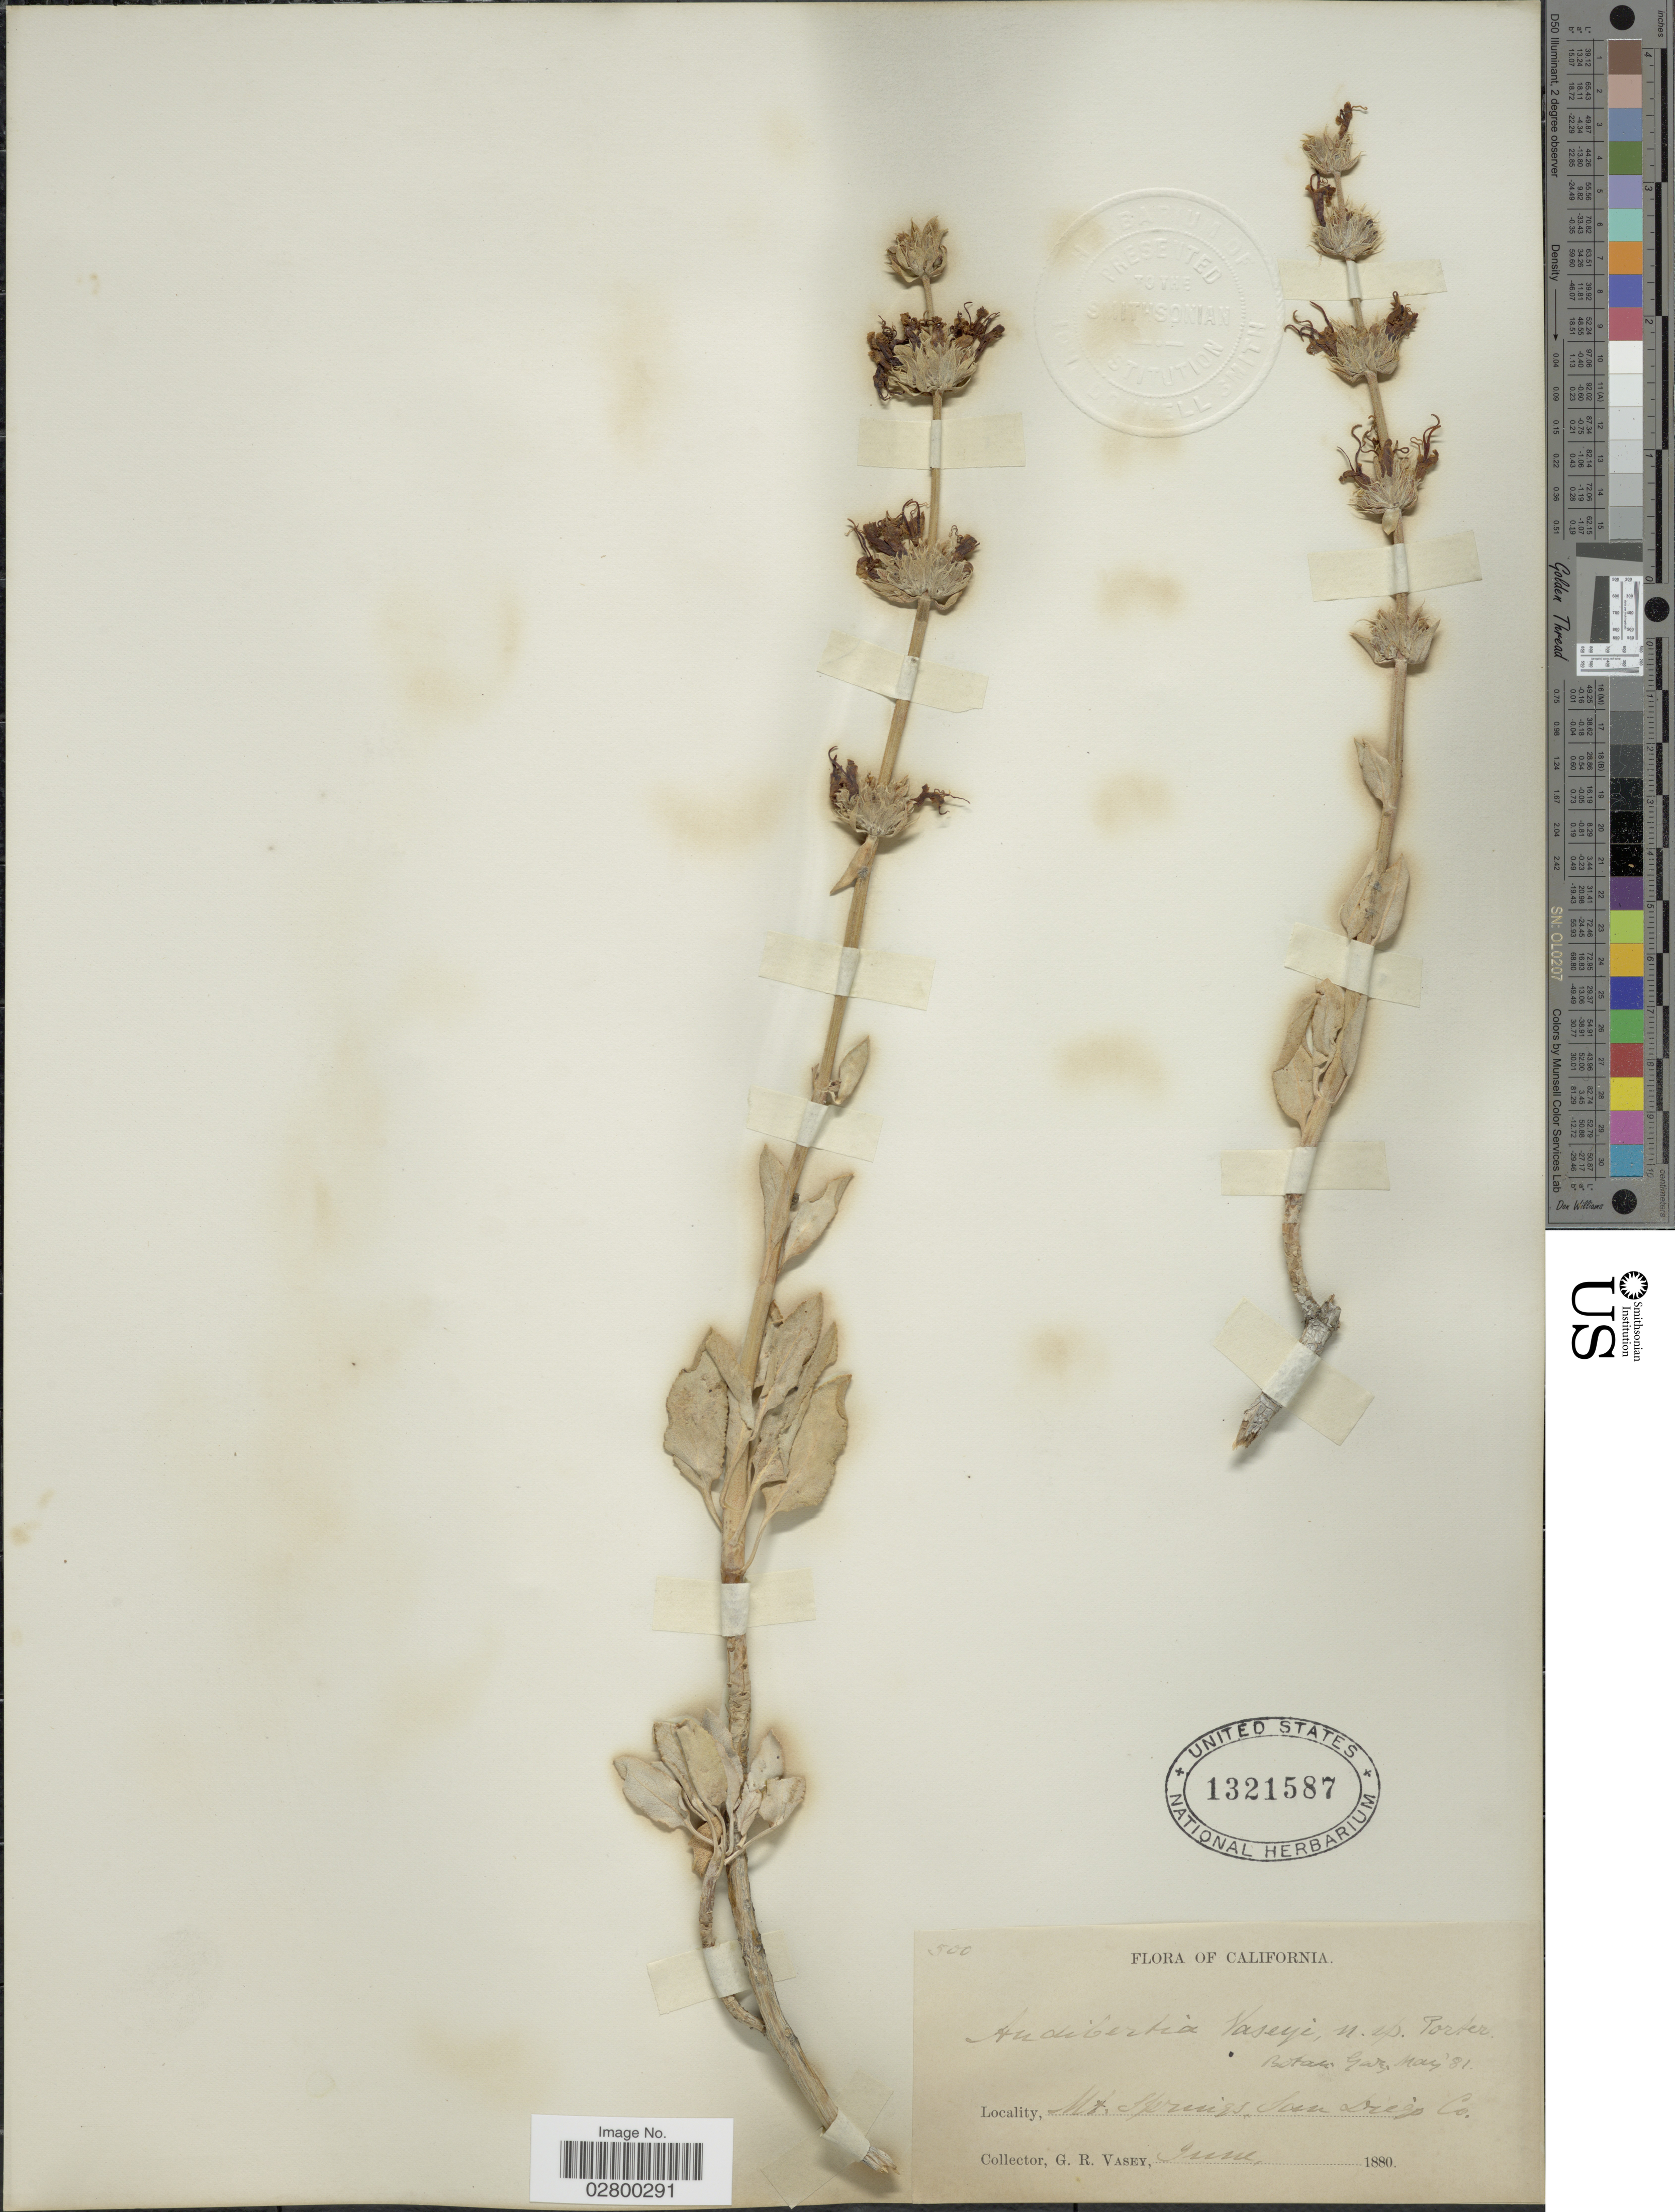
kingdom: Plantae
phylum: Tracheophyta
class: Magnoliopsida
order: Lamiales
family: Lamiaceae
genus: Salvia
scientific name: Salvia vaseyi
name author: (Porter) Parish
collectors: G. R. Vasey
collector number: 500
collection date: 1880-06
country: United States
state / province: California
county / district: San Diego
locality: Mt. Springs, San Diego Co.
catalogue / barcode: US 1321587